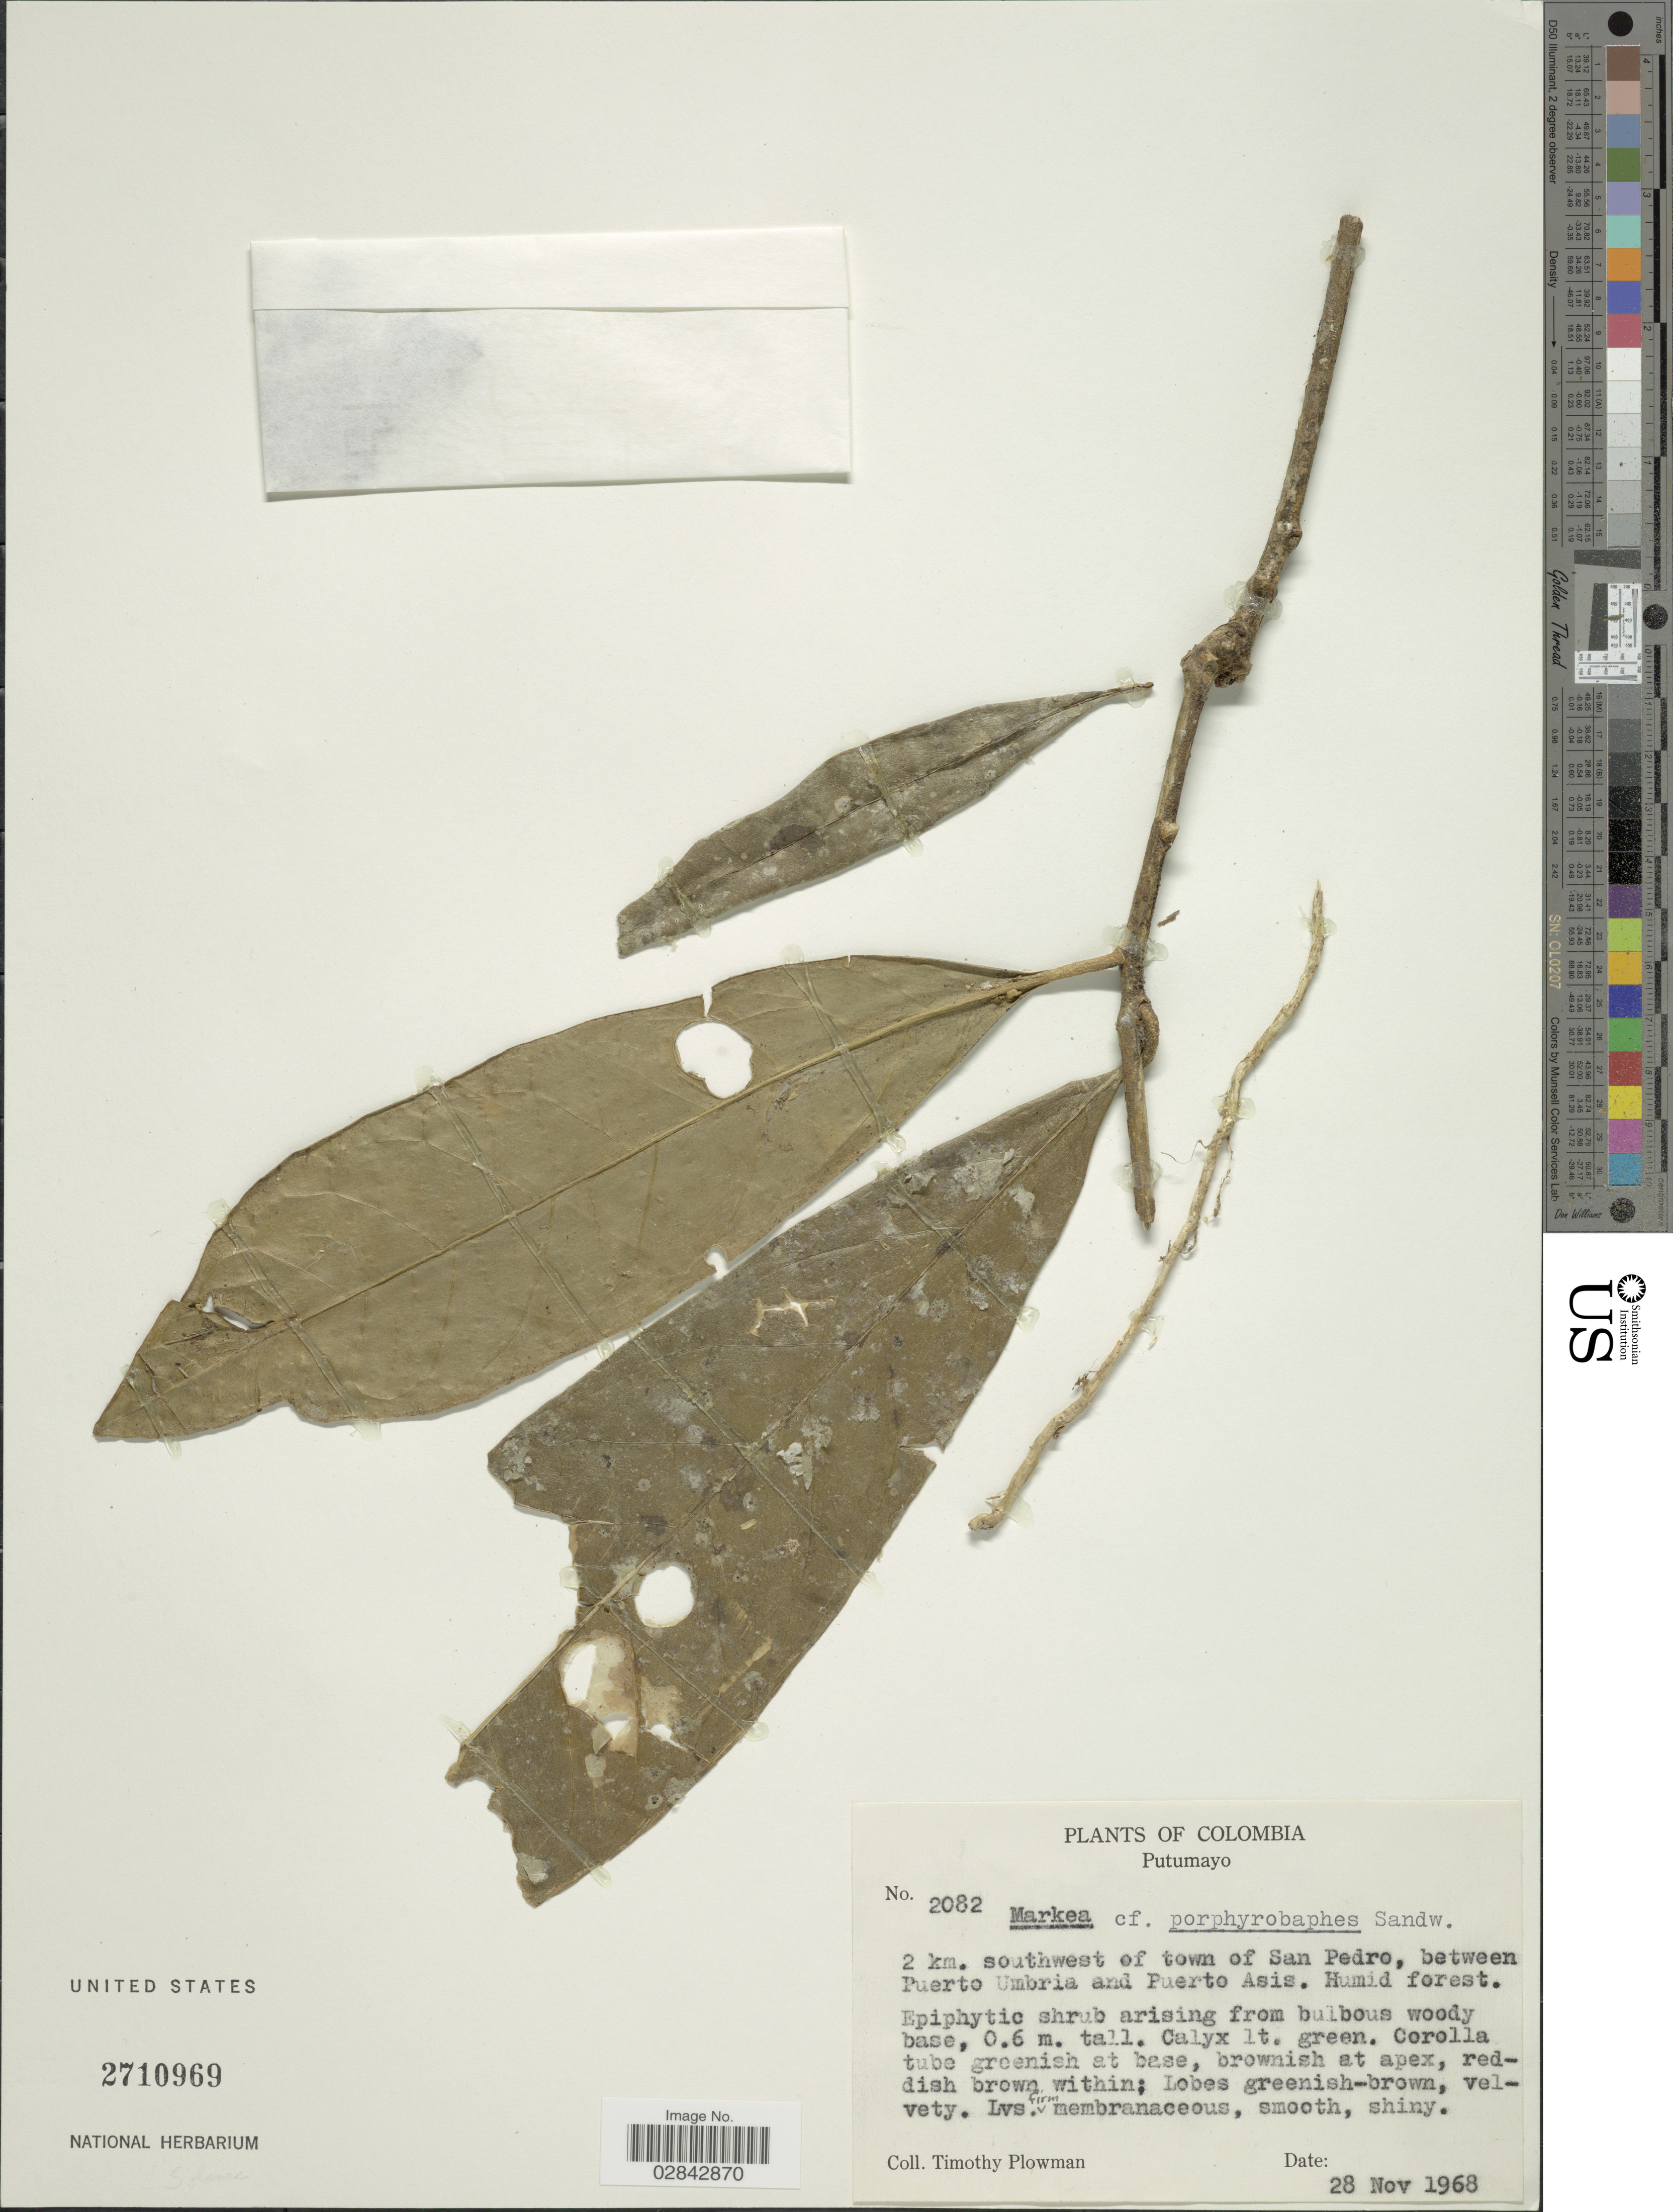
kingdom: Plantae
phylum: Tracheophyta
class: Magnoliopsida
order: Solanales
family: Solanaceae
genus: Markea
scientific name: Markea sp.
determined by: Nee, Michael H.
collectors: T. Plowman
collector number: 2082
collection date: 1968-11-28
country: Colombia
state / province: Putumayo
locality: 2 km. southwest of town of San Pedro, between Puerto Umbria and Puerto Asis.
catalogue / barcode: US 2710969